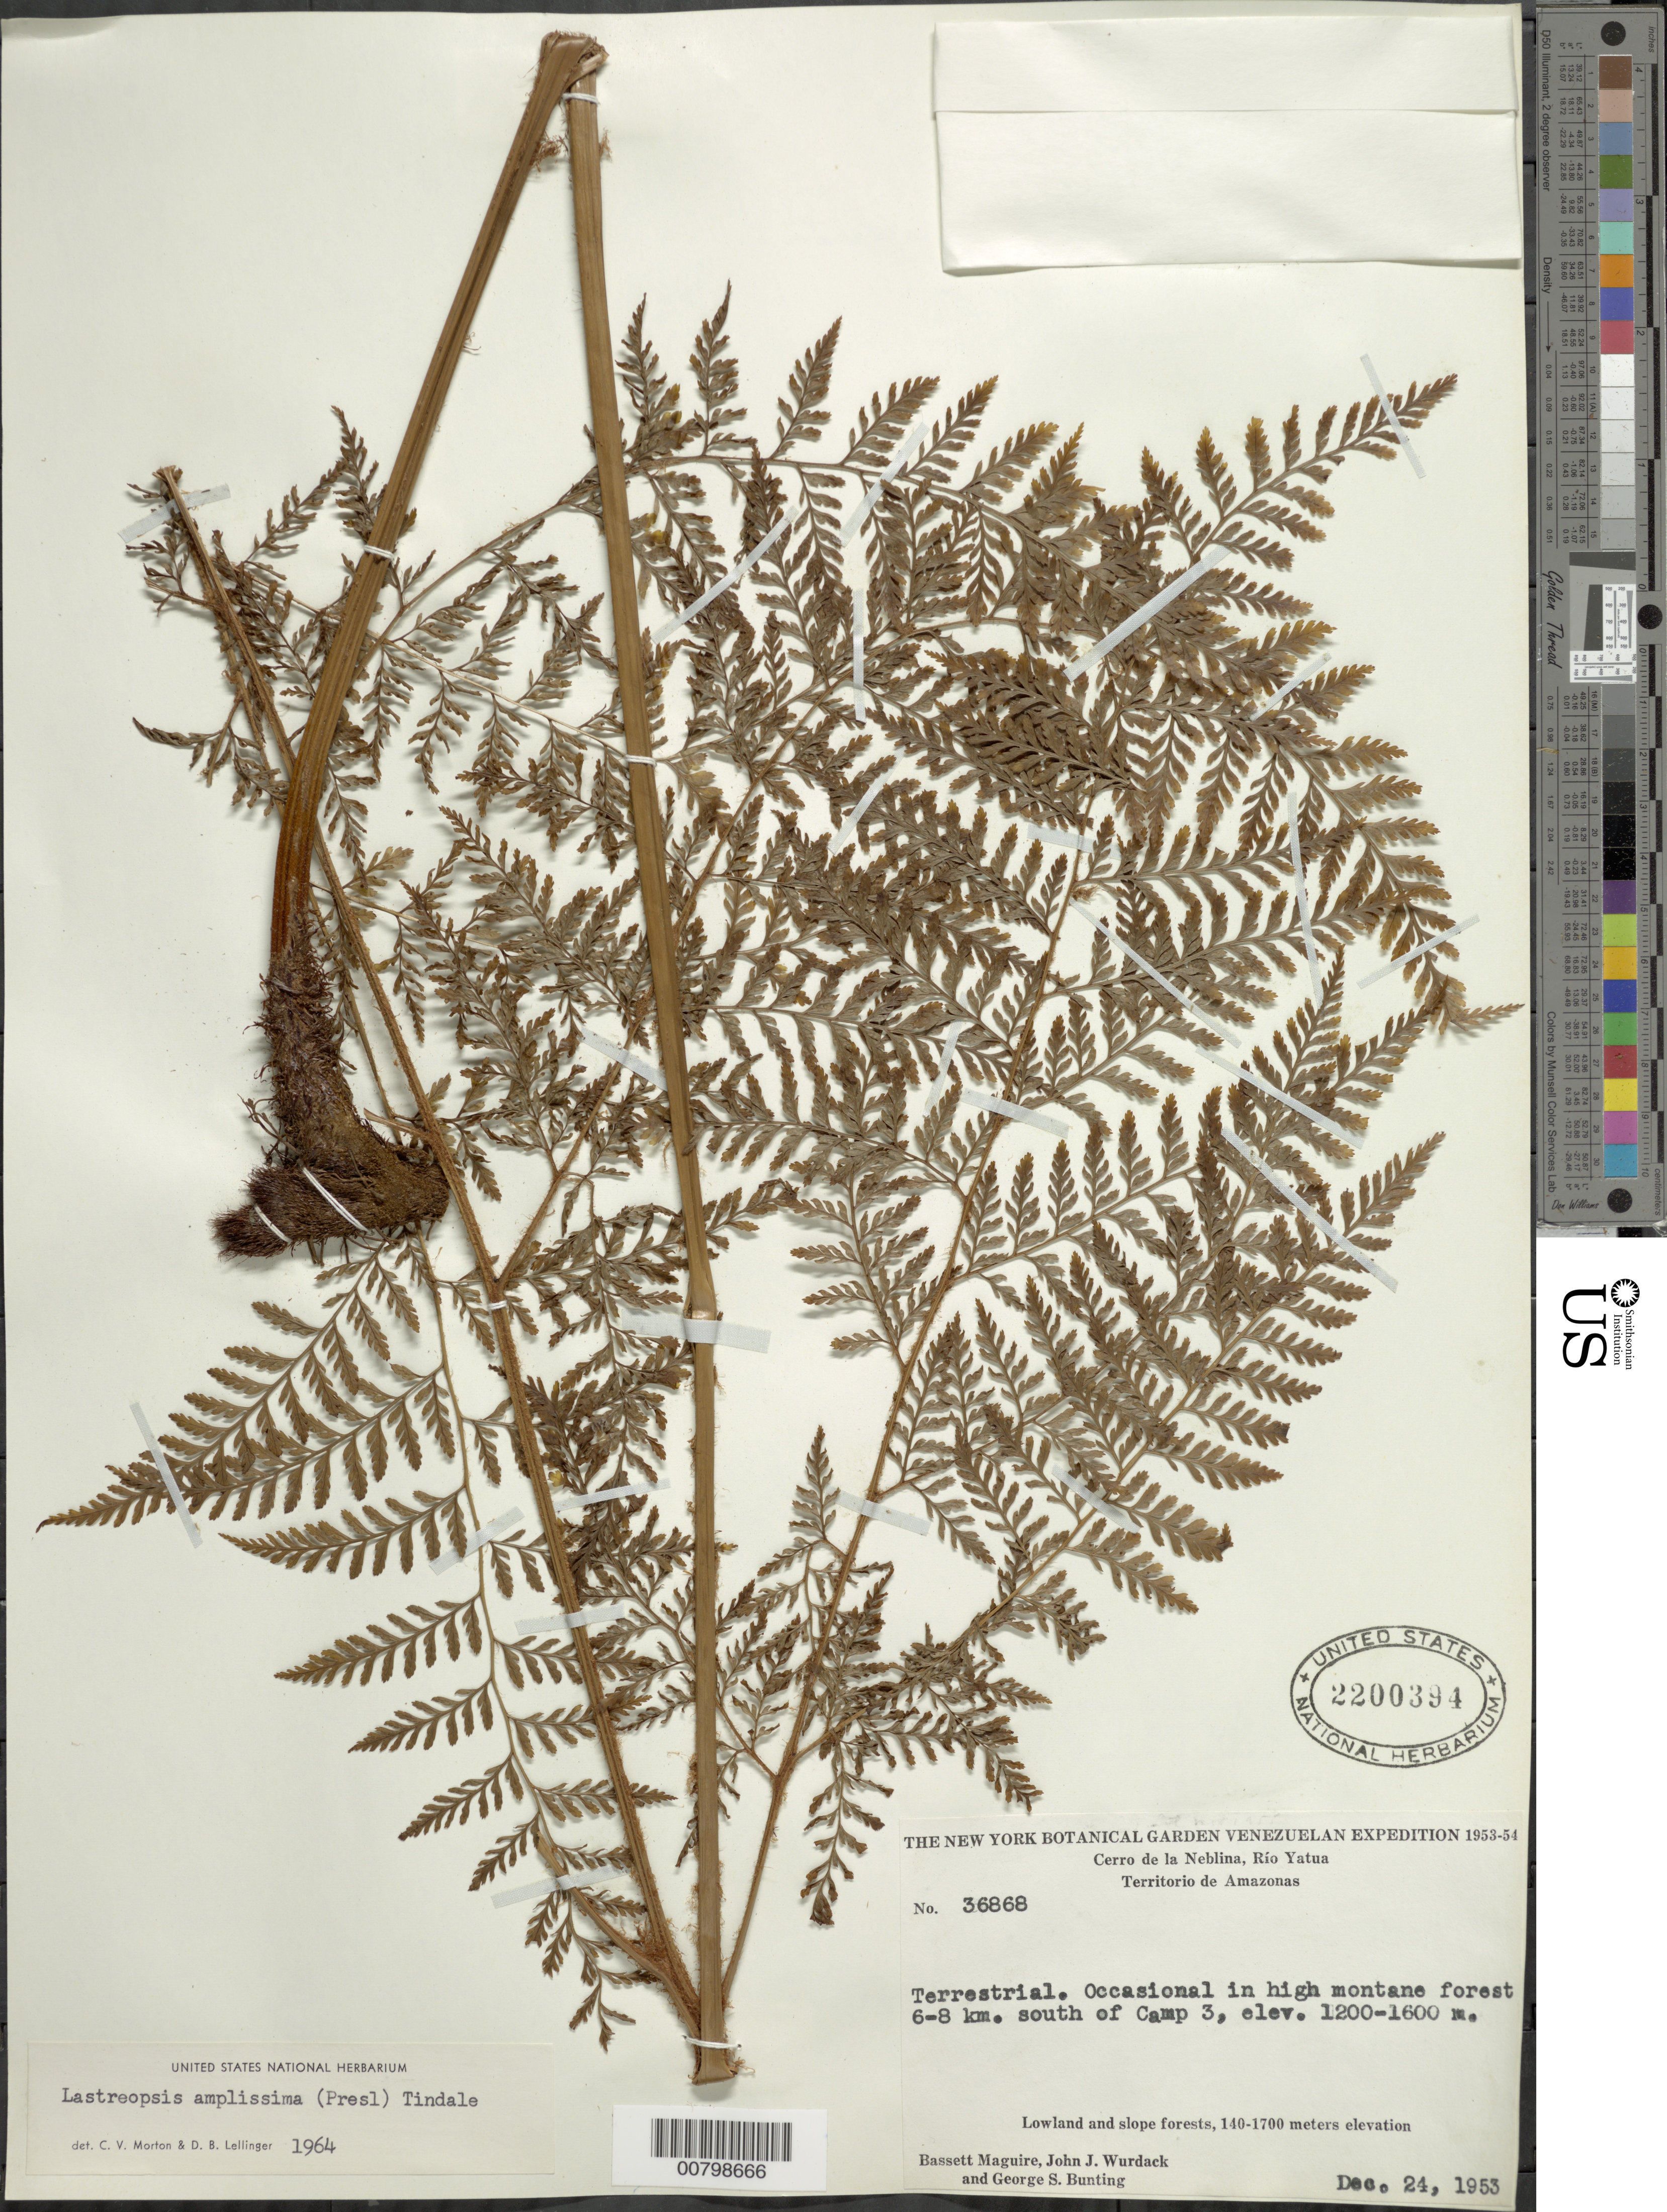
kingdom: Plantae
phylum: Tracheophyta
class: Polypodiopsida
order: Polypodiales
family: Dryopteridaceae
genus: Lastreopsis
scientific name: Lastreopsis amplissima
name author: (C. Presl) Tindale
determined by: Morton, C. V.; Lellinger, D. B.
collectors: B. Maguire, J. J. Wurdack & G. S. Bunting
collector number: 36868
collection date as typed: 24-Dec-53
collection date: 1953-12-24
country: Venezuela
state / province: Amazonas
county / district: Río Negro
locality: Cerro de la Neblina, Río Yatua, 6-8 km S of Camp 3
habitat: High montane forest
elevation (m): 1200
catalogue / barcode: US 2200394